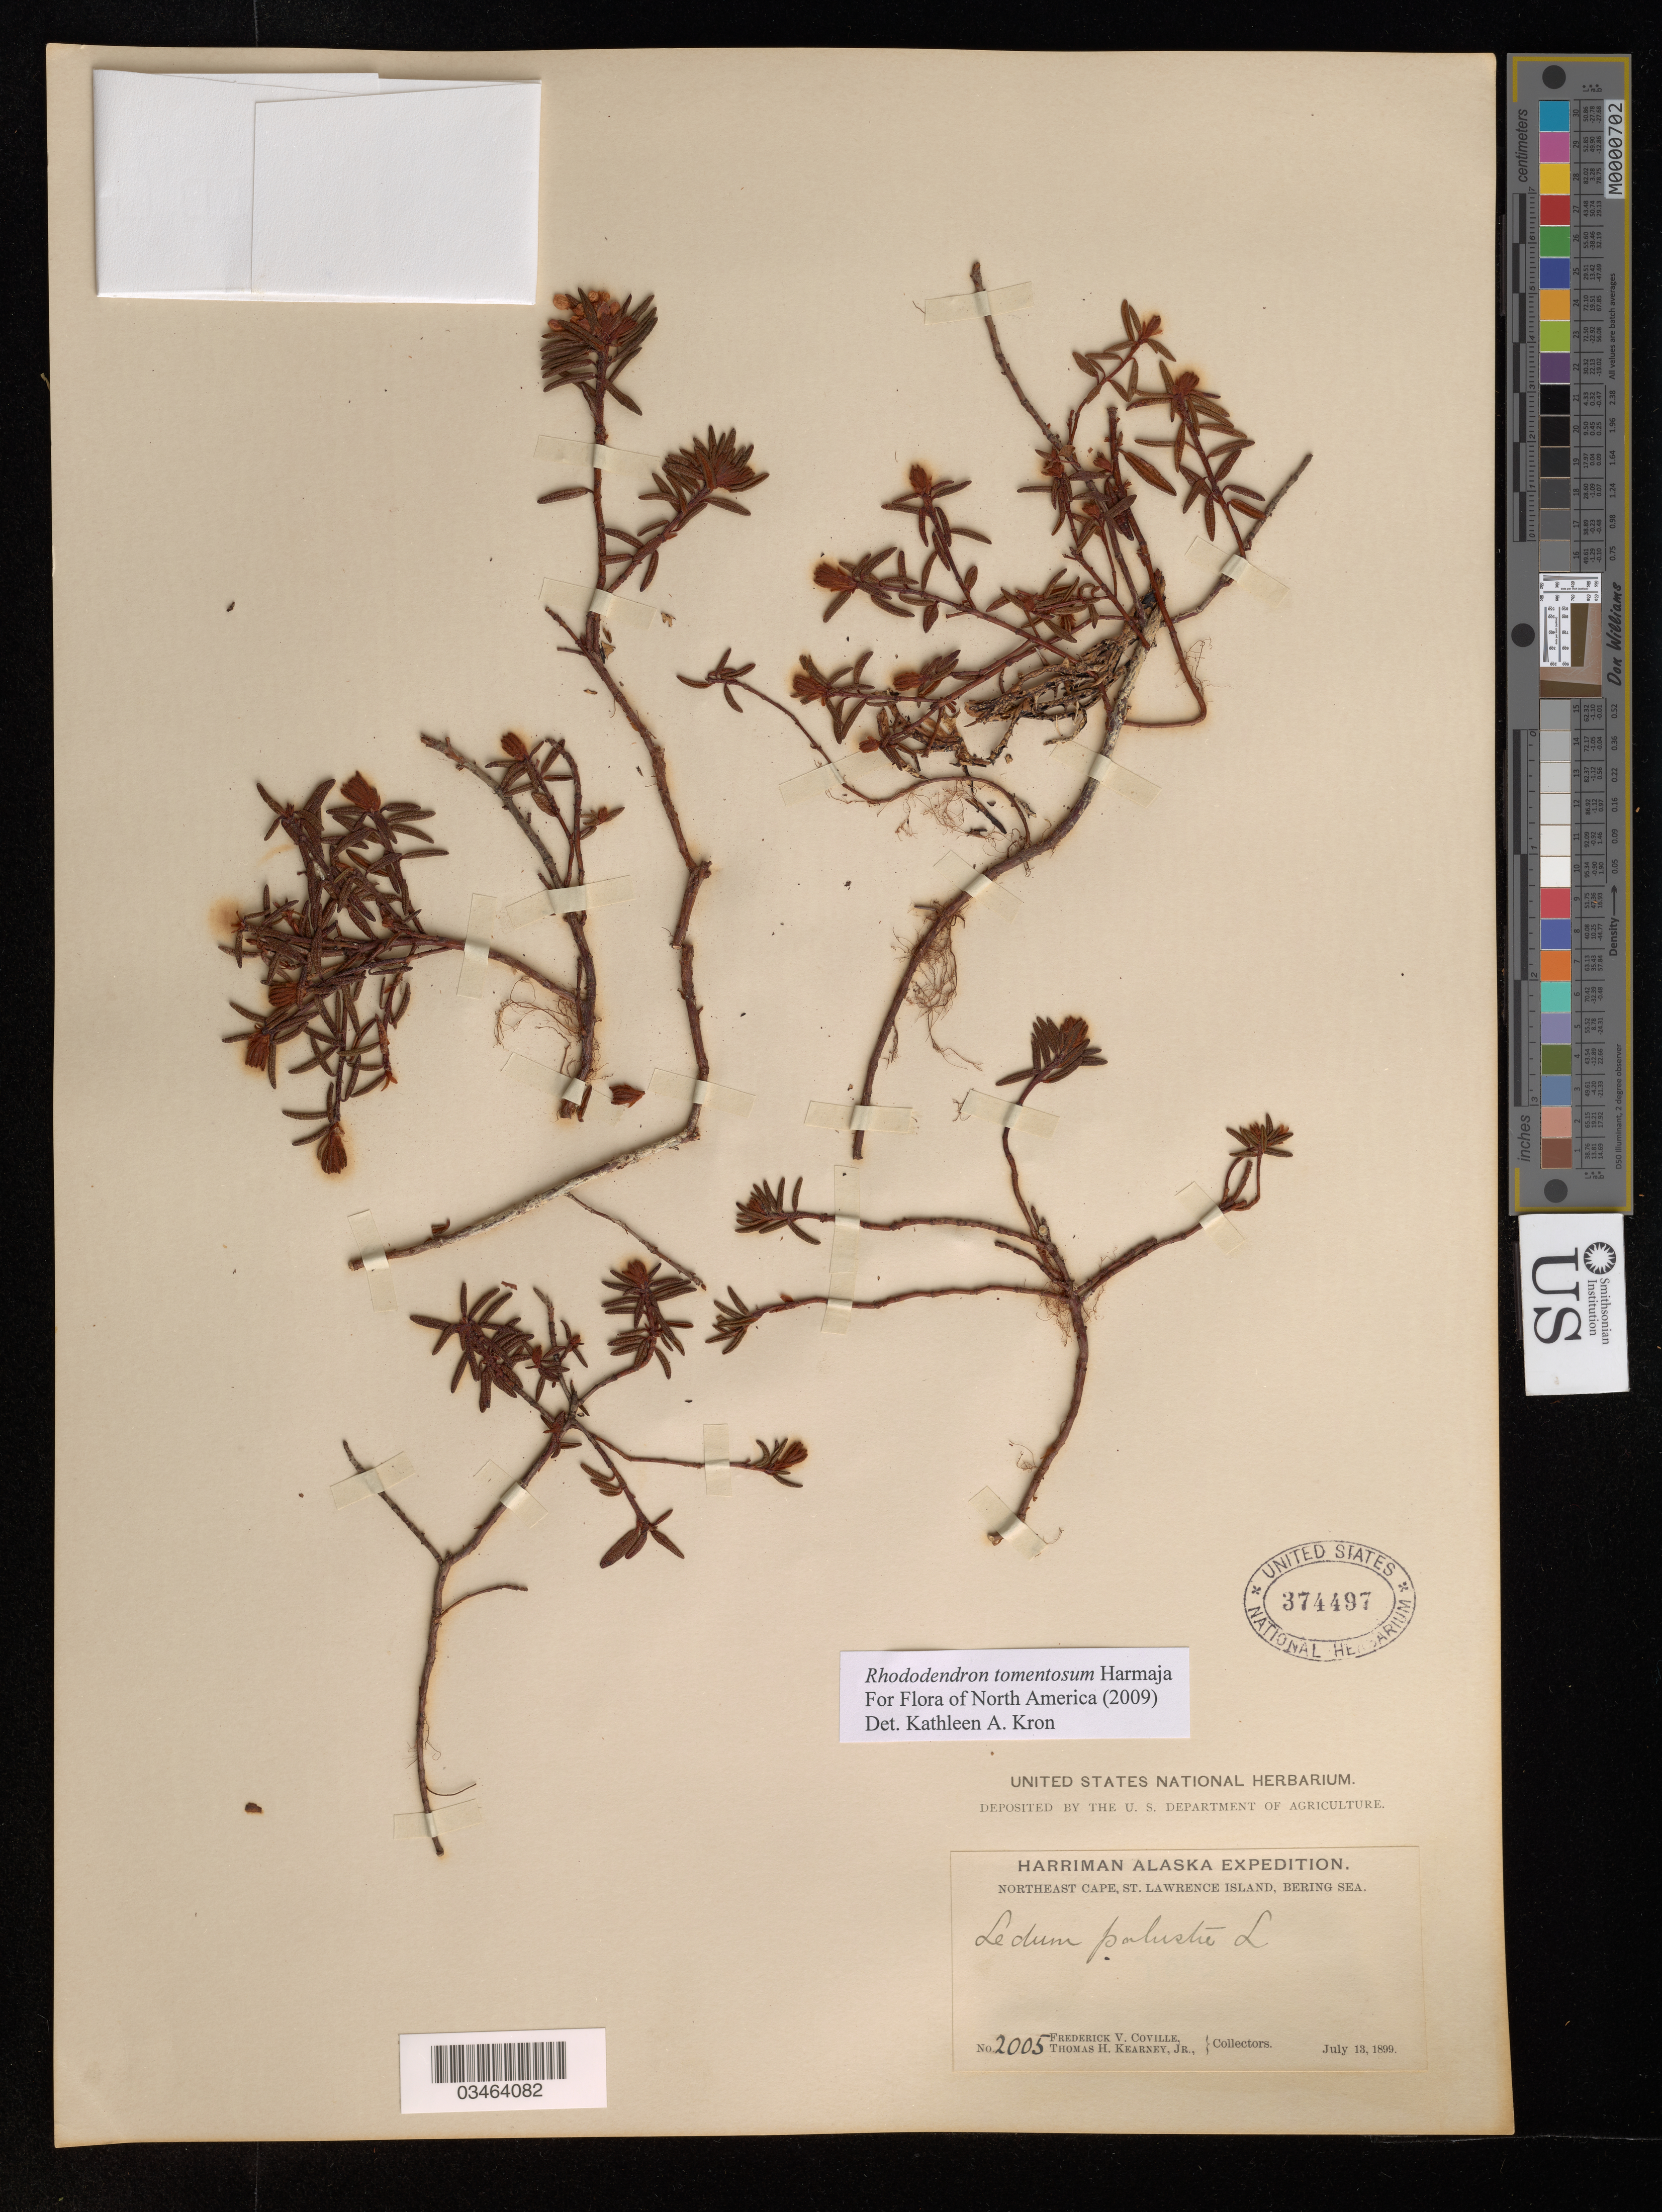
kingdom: Plantae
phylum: Tracheophyta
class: Magnoliopsida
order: Ericales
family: Ericaceae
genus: Rhododendron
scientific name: Rhododendron tomentosum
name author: Harmaja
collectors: F. V. Coville & T. H. Kearney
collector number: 2005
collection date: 1899-07-13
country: United States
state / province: Alaska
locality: Harriman Alaska. Northeast Cape, St. Lawrence Island, Bering Sea.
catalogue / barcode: US 374497